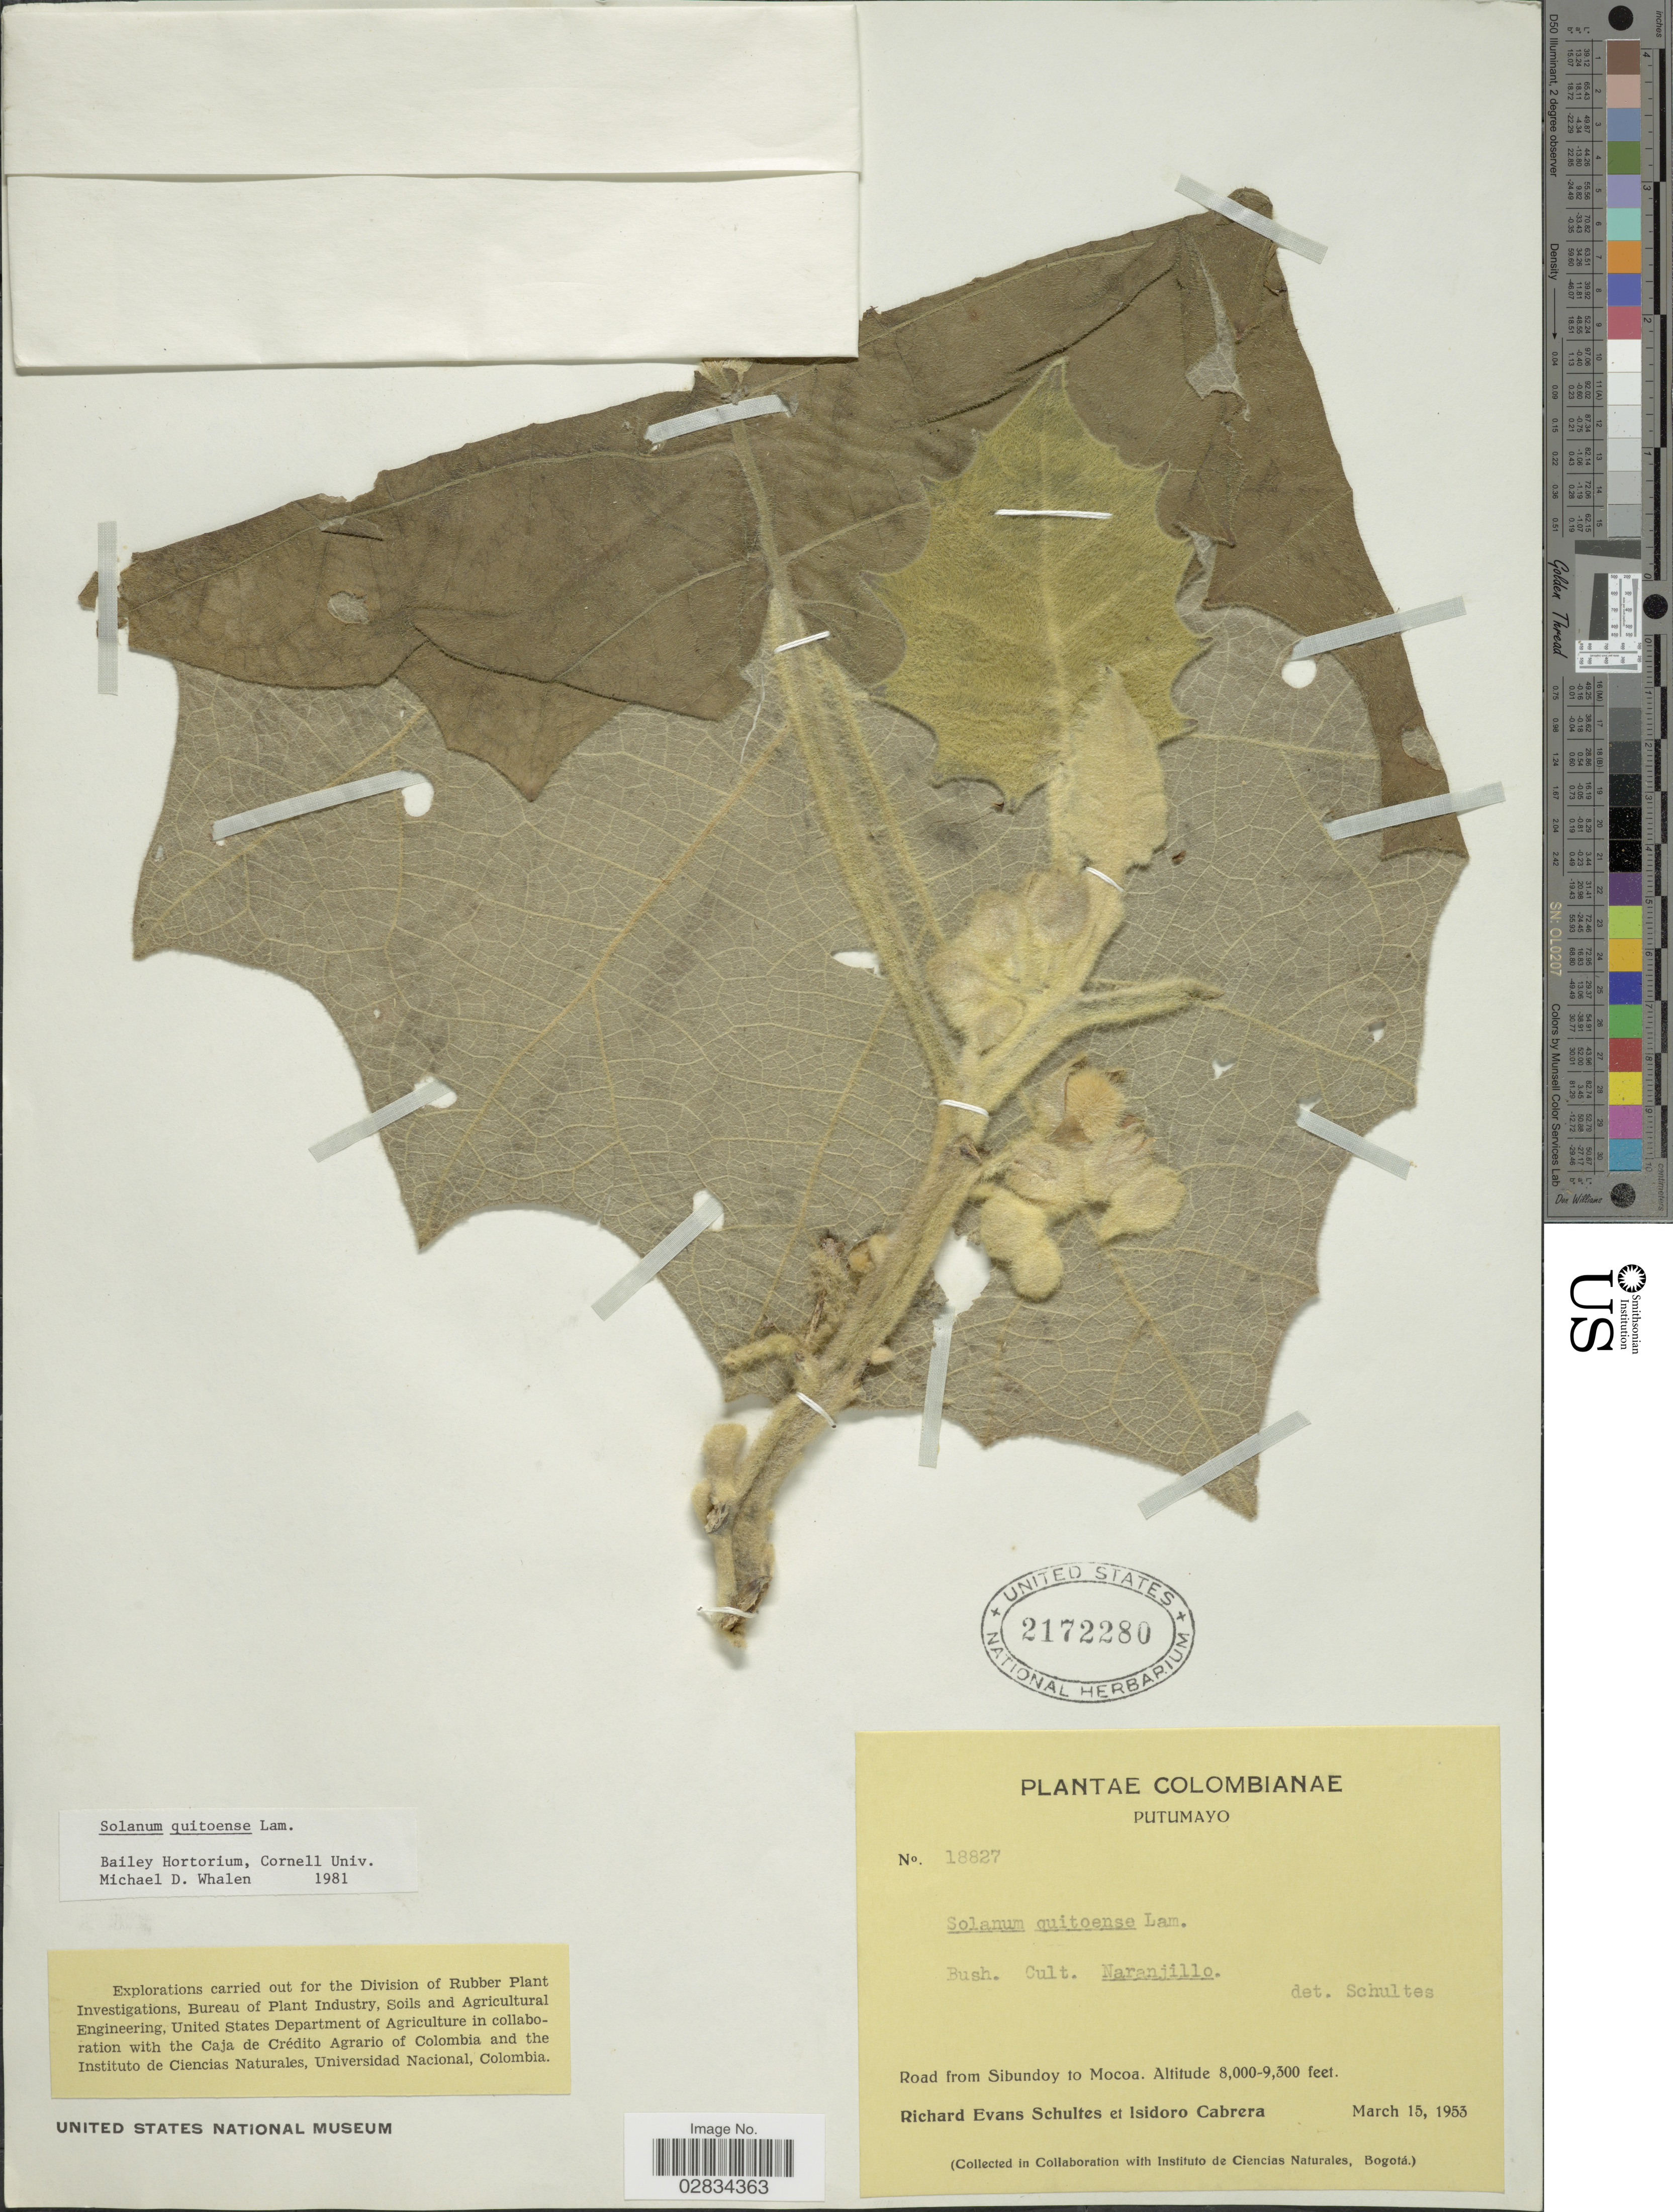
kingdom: Plantae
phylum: Tracheophyta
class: Magnoliopsida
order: Solanales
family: Solanaceae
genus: Solanum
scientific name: Solanum quitoense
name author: Lam.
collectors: R. E. Schultes & I. Cabrera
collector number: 18827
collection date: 1953-03-15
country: Colombia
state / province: Putumayo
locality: Cult. Naranjillo. Road from Sibundoy to Mocoa.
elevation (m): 2438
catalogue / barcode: US 2172280